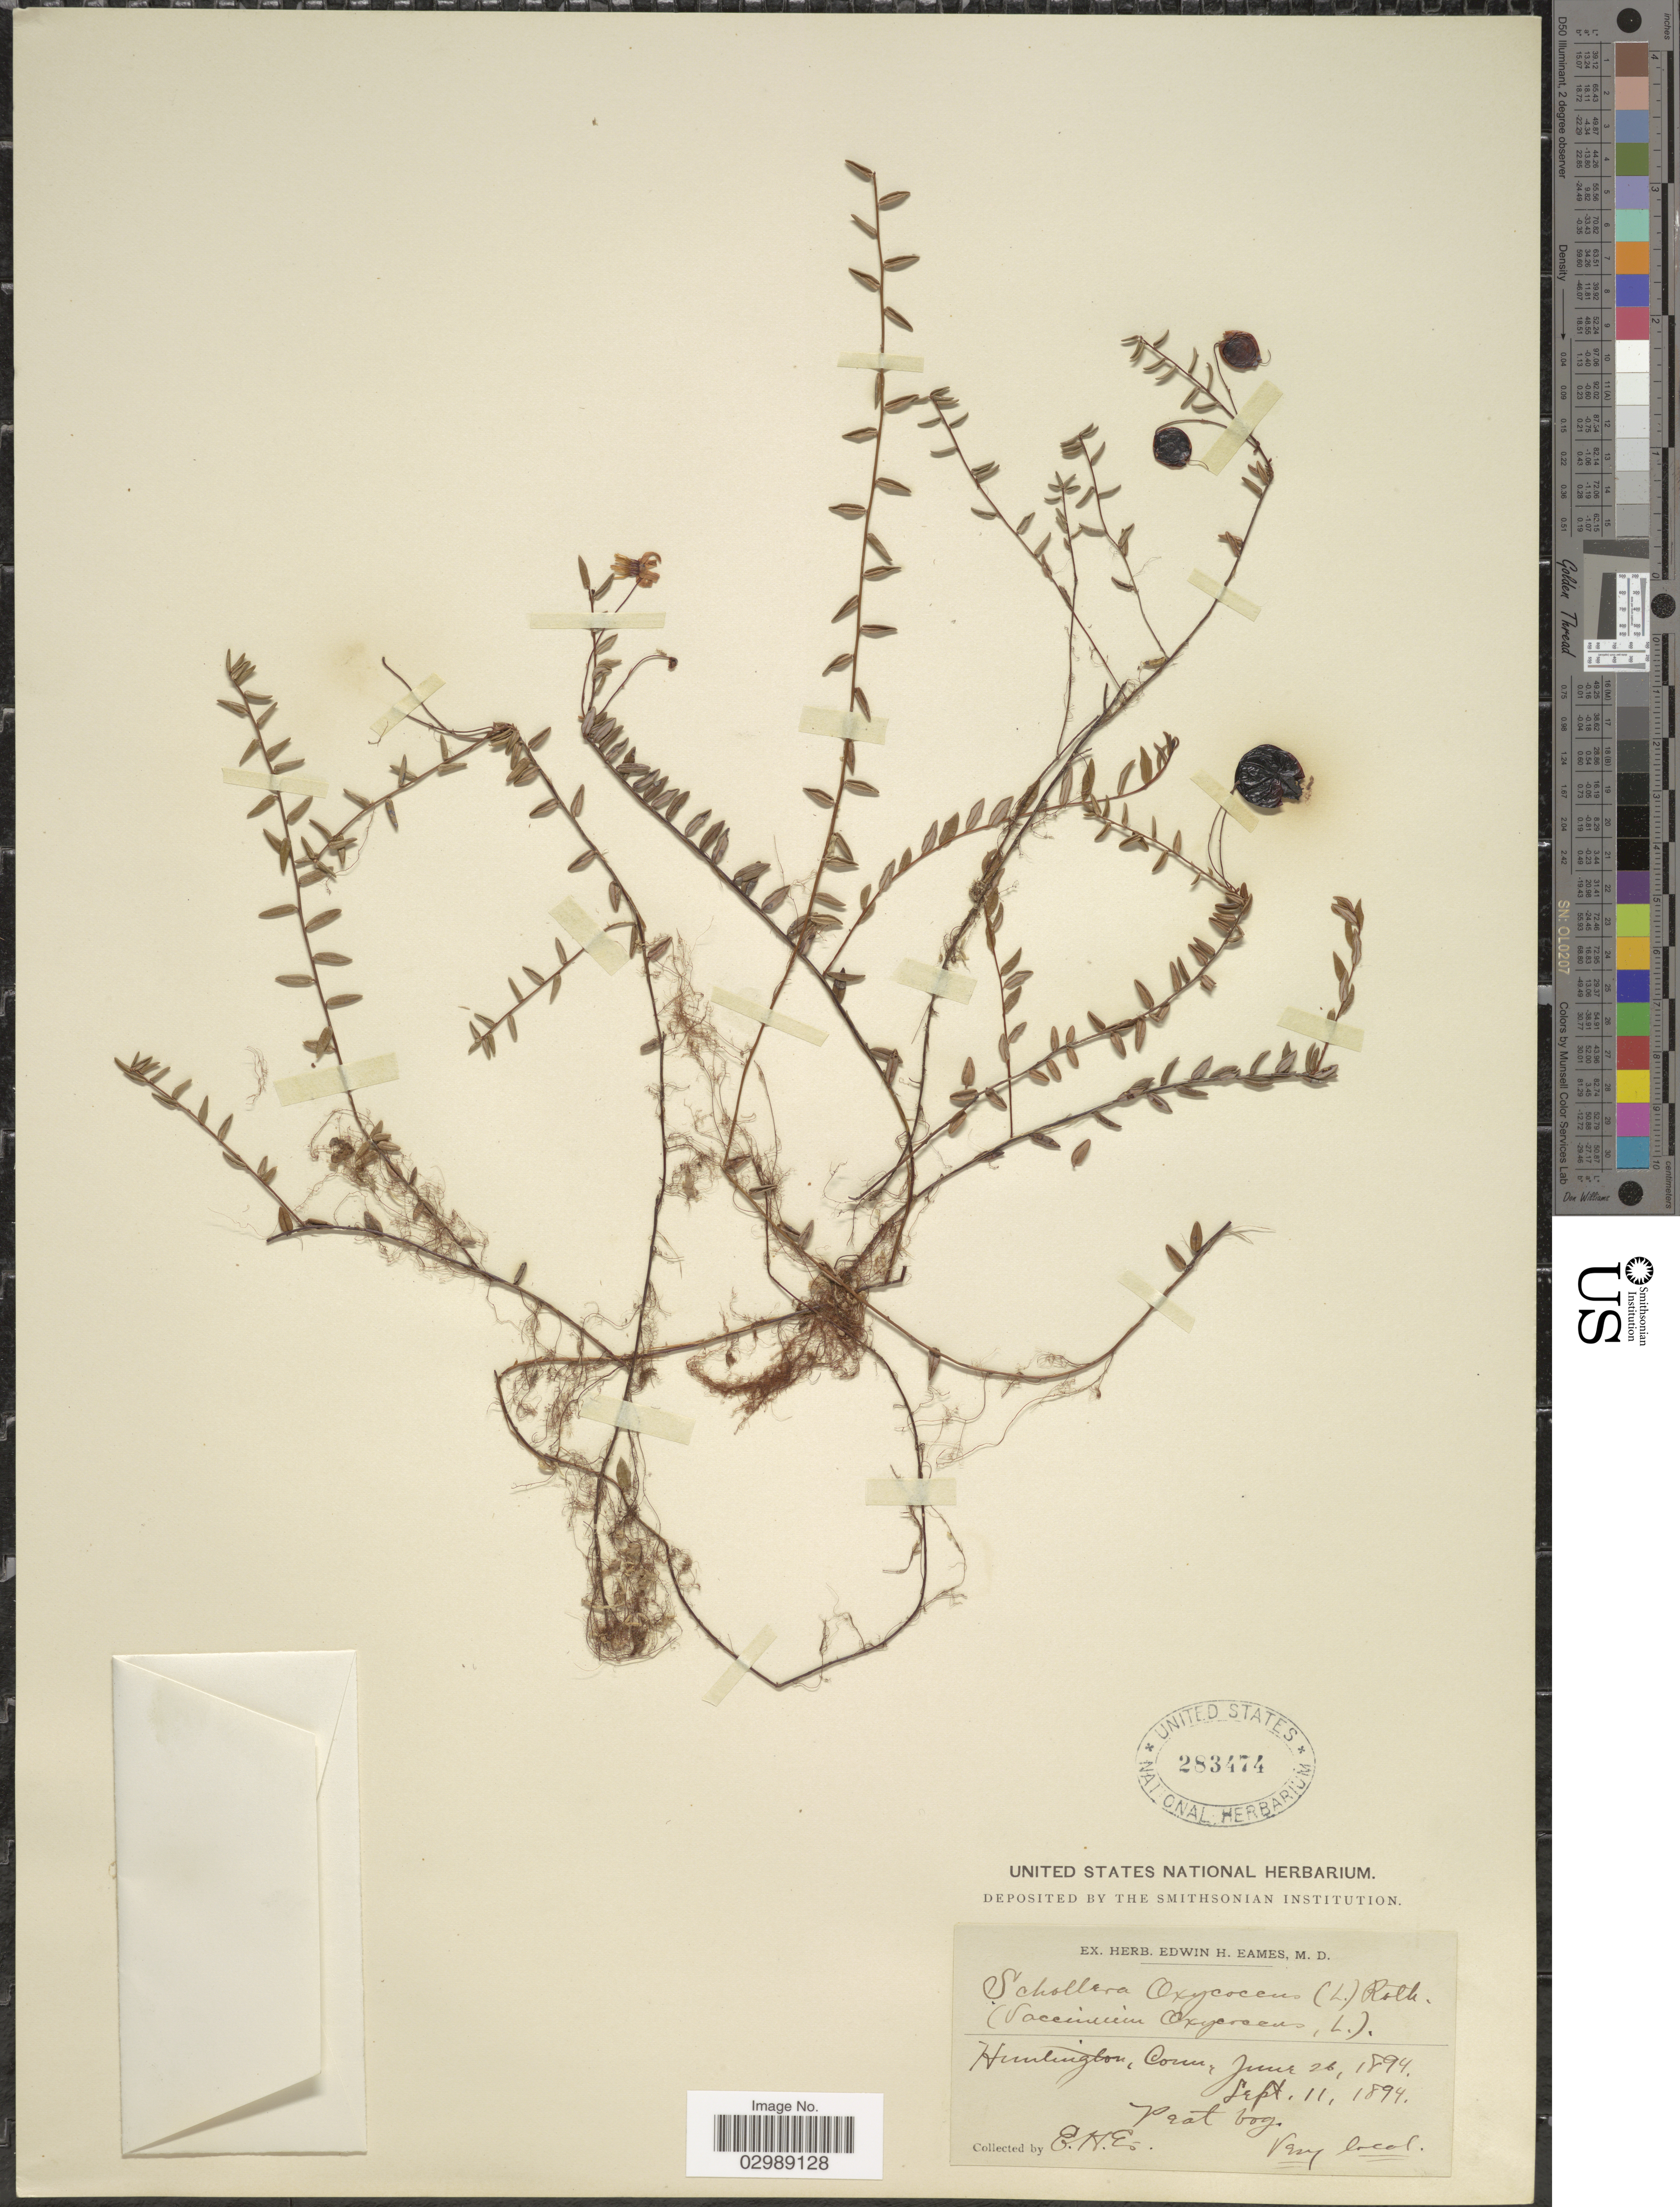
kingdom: Plantae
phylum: Tracheophyta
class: Magnoliopsida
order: Ericales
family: Ericaceae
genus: Vaccinium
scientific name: Vaccinium oxycoccos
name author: L.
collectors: E. H. Eames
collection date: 1894-09-11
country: United States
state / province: Connecticut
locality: Huntington. Peat bog.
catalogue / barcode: US 283474